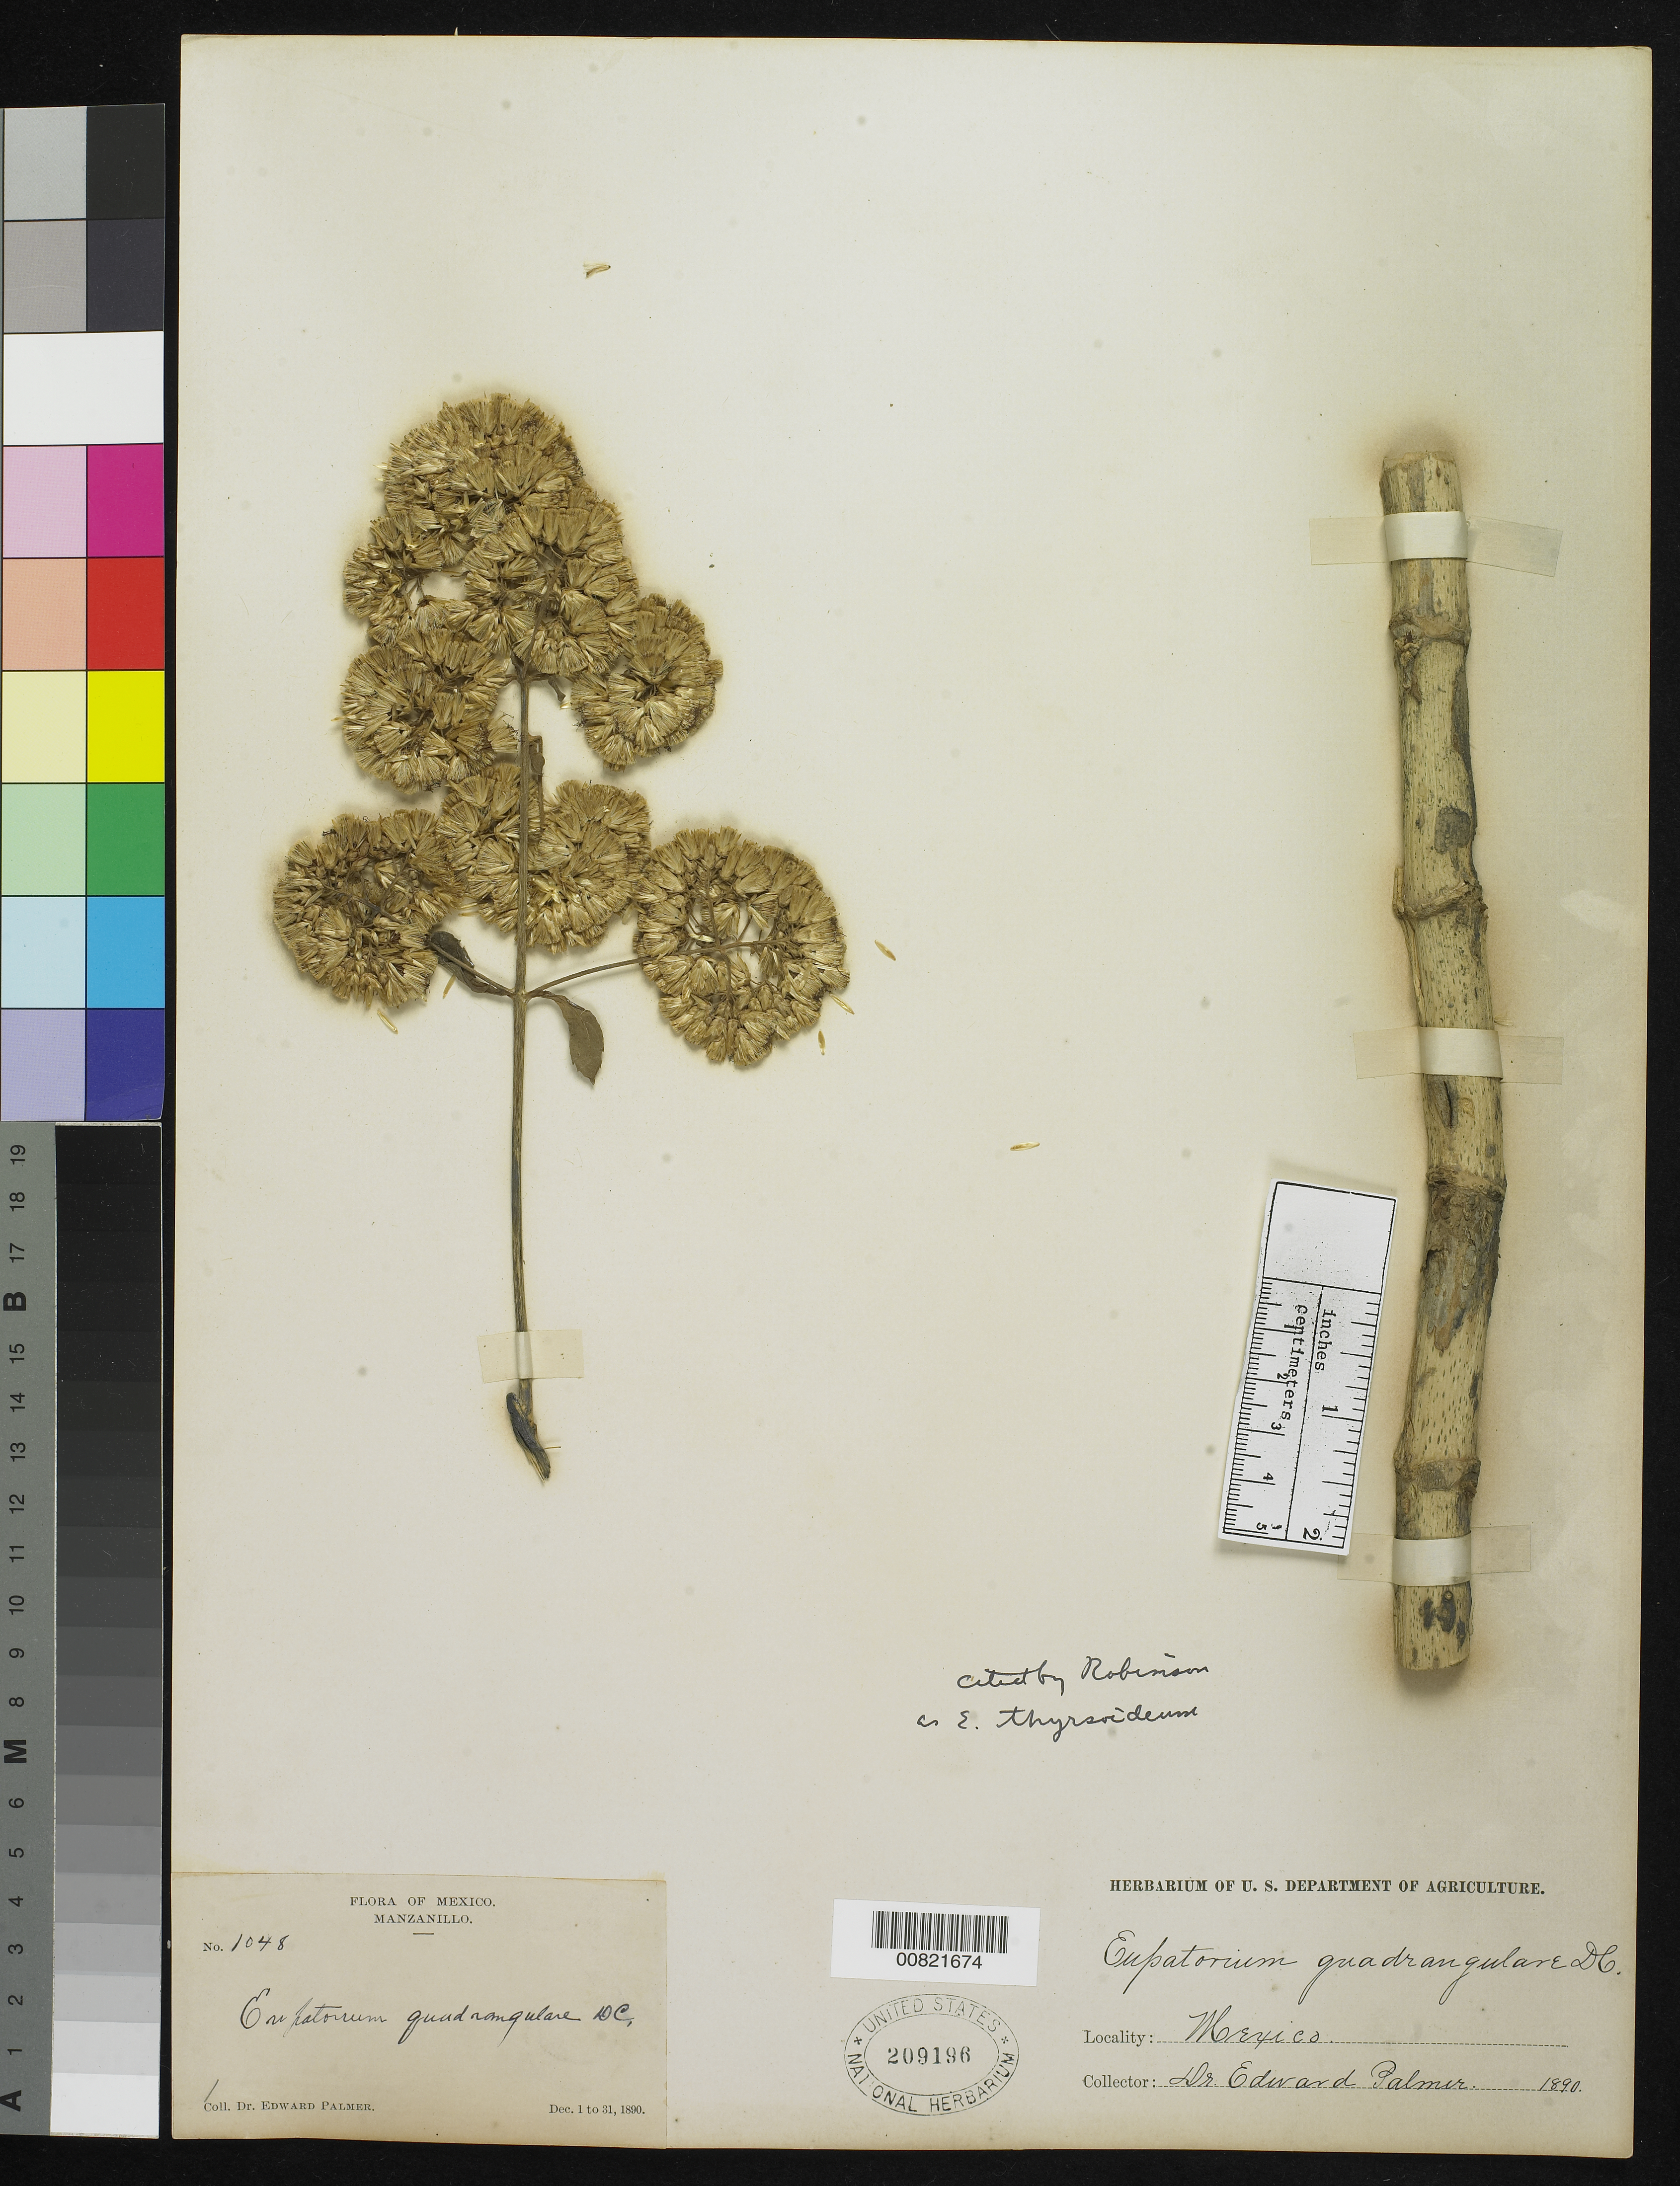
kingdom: Plantae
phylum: Tracheophyta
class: Magnoliopsida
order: Asterales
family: Asteraceae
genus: Critonia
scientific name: Critonia thyrsoidea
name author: (Moc. ex DC.) R.M. King & H. Rob.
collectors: E. Palmer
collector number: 1048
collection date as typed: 01 Dec 1890 to 31 Dec 1890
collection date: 1890-12-01/1890-12-31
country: Mexico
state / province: Colima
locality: Manzanillo, Colima.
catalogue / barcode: US 209196